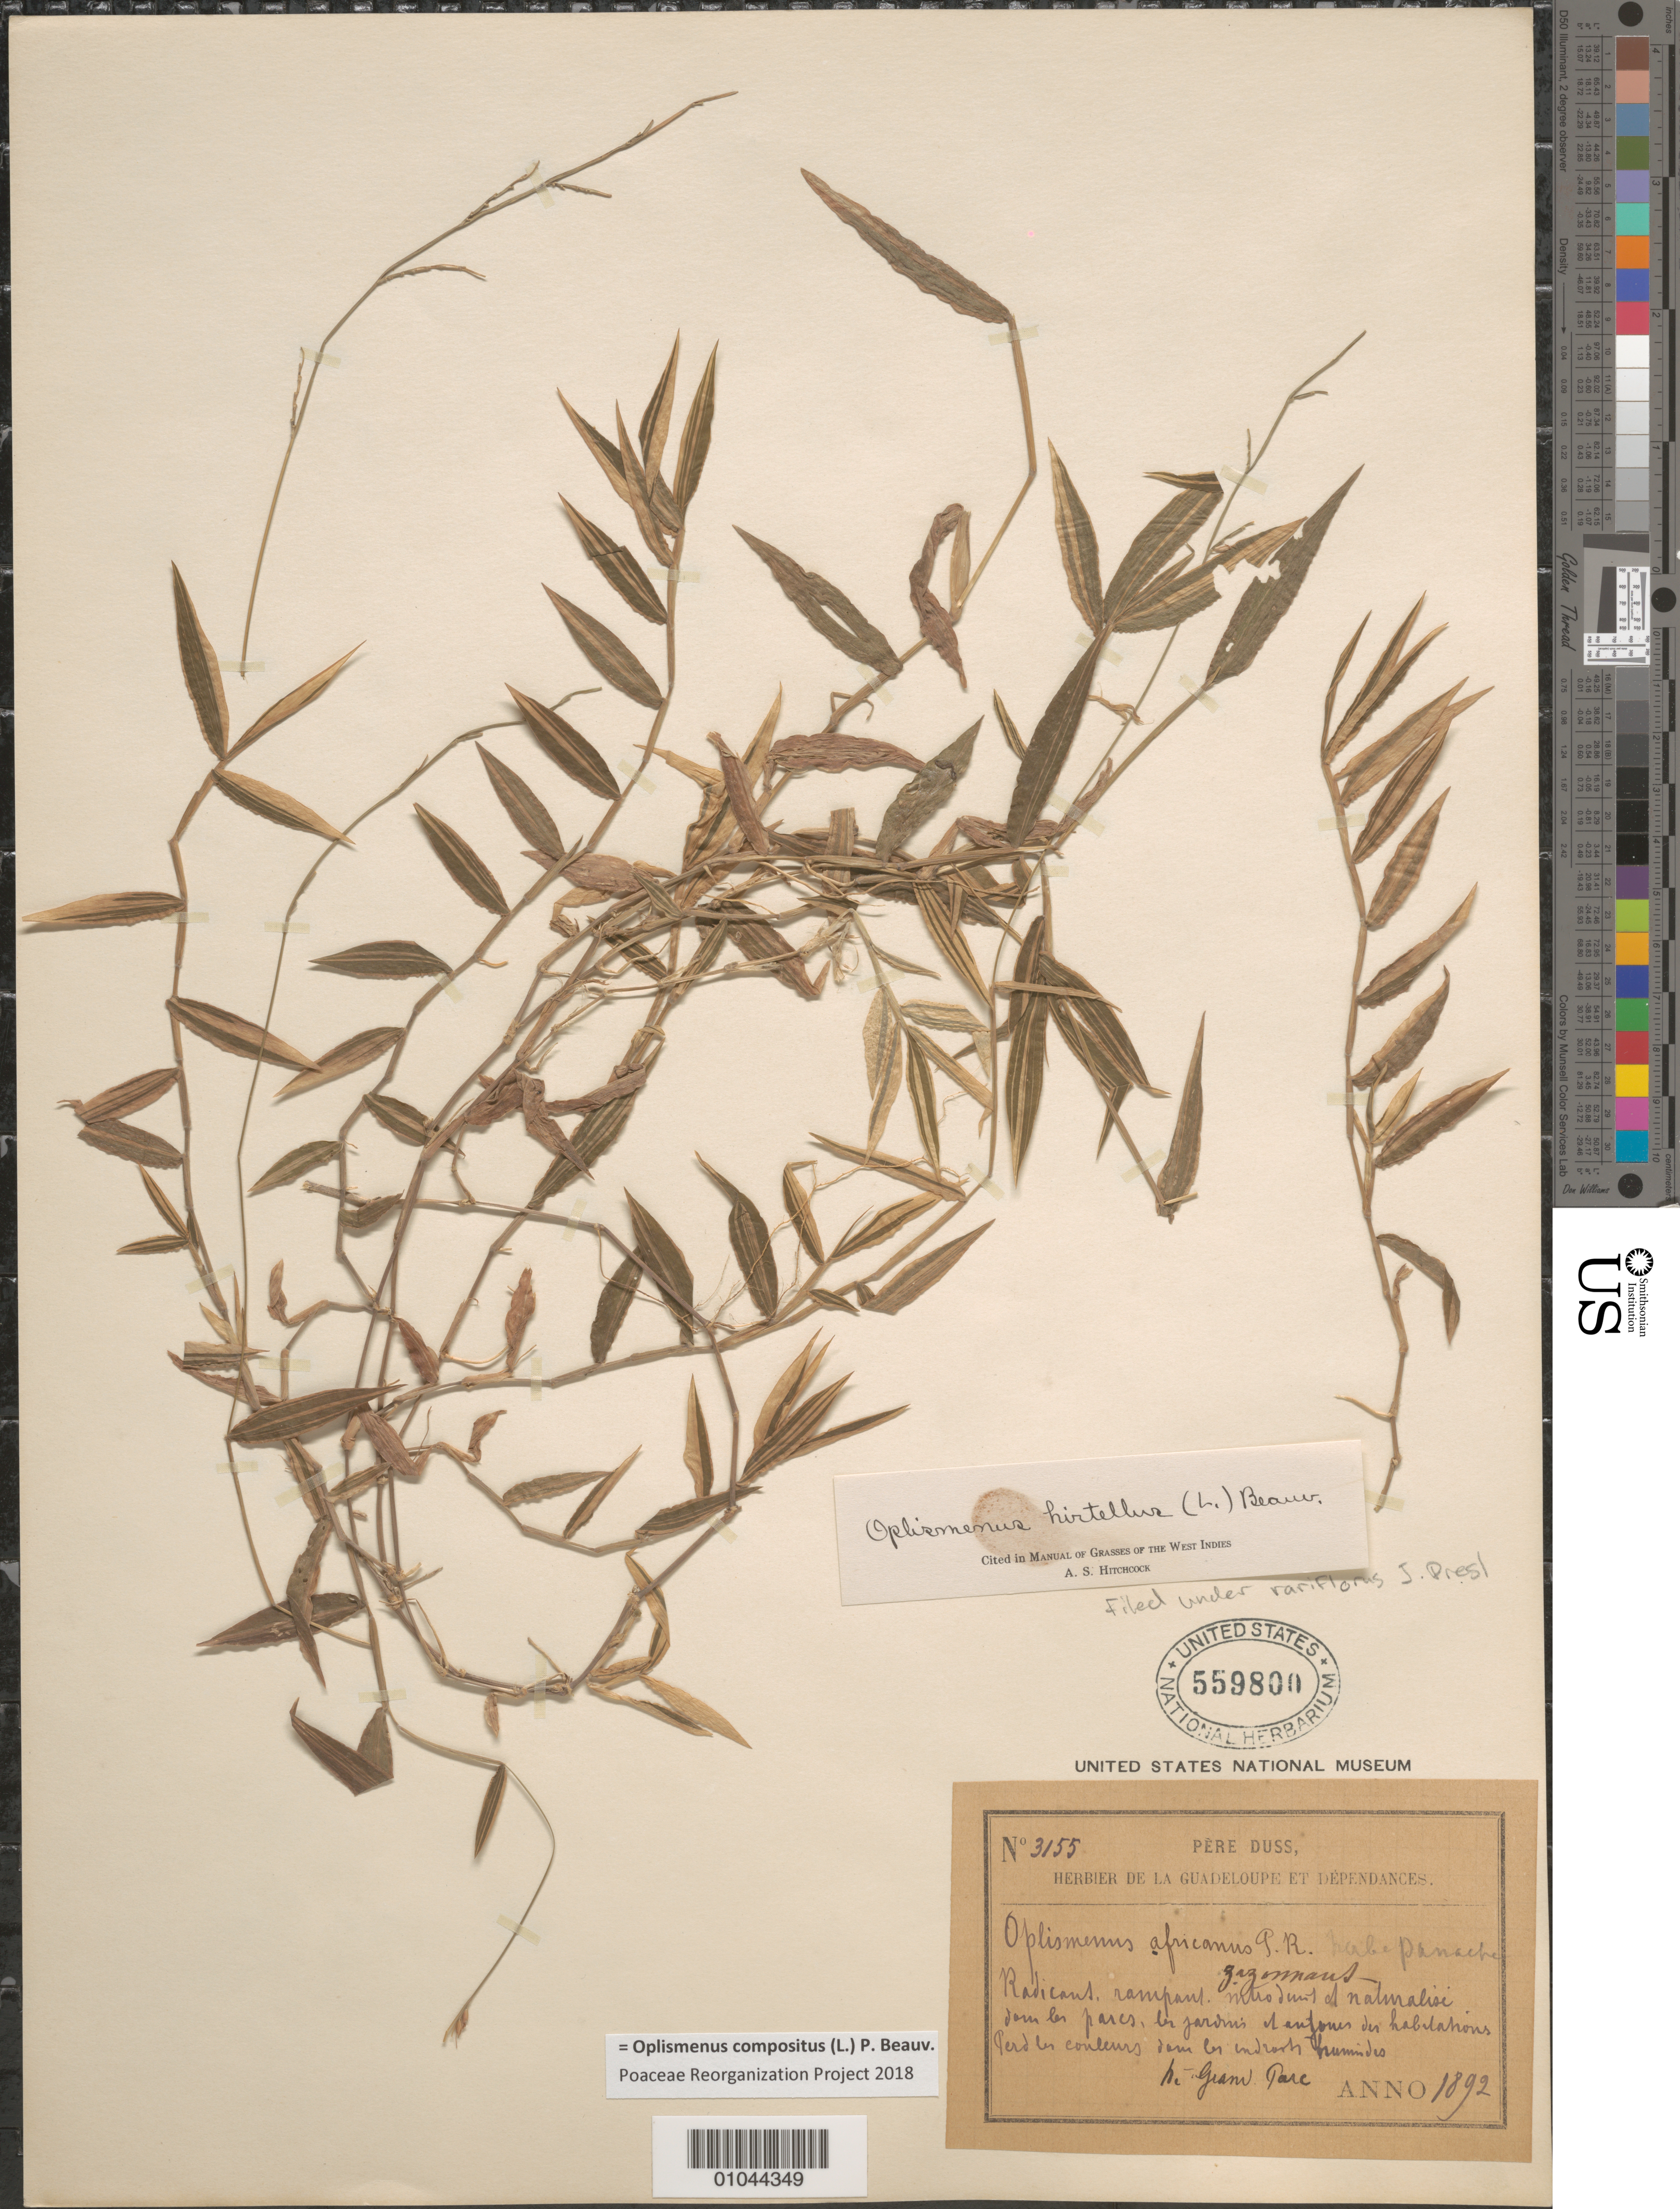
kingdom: Plantae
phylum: Tracheophyta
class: Liliopsida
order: Poales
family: Poaceae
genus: Oplismenus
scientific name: Oplismenus compositus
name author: (L.) P. Beauv.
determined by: Poaceae Reorganization Project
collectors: Père Duss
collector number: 3155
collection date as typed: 01 Jan 1892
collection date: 1892-01-01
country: Guadeloupe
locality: H. Gram Parc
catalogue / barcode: US 559800